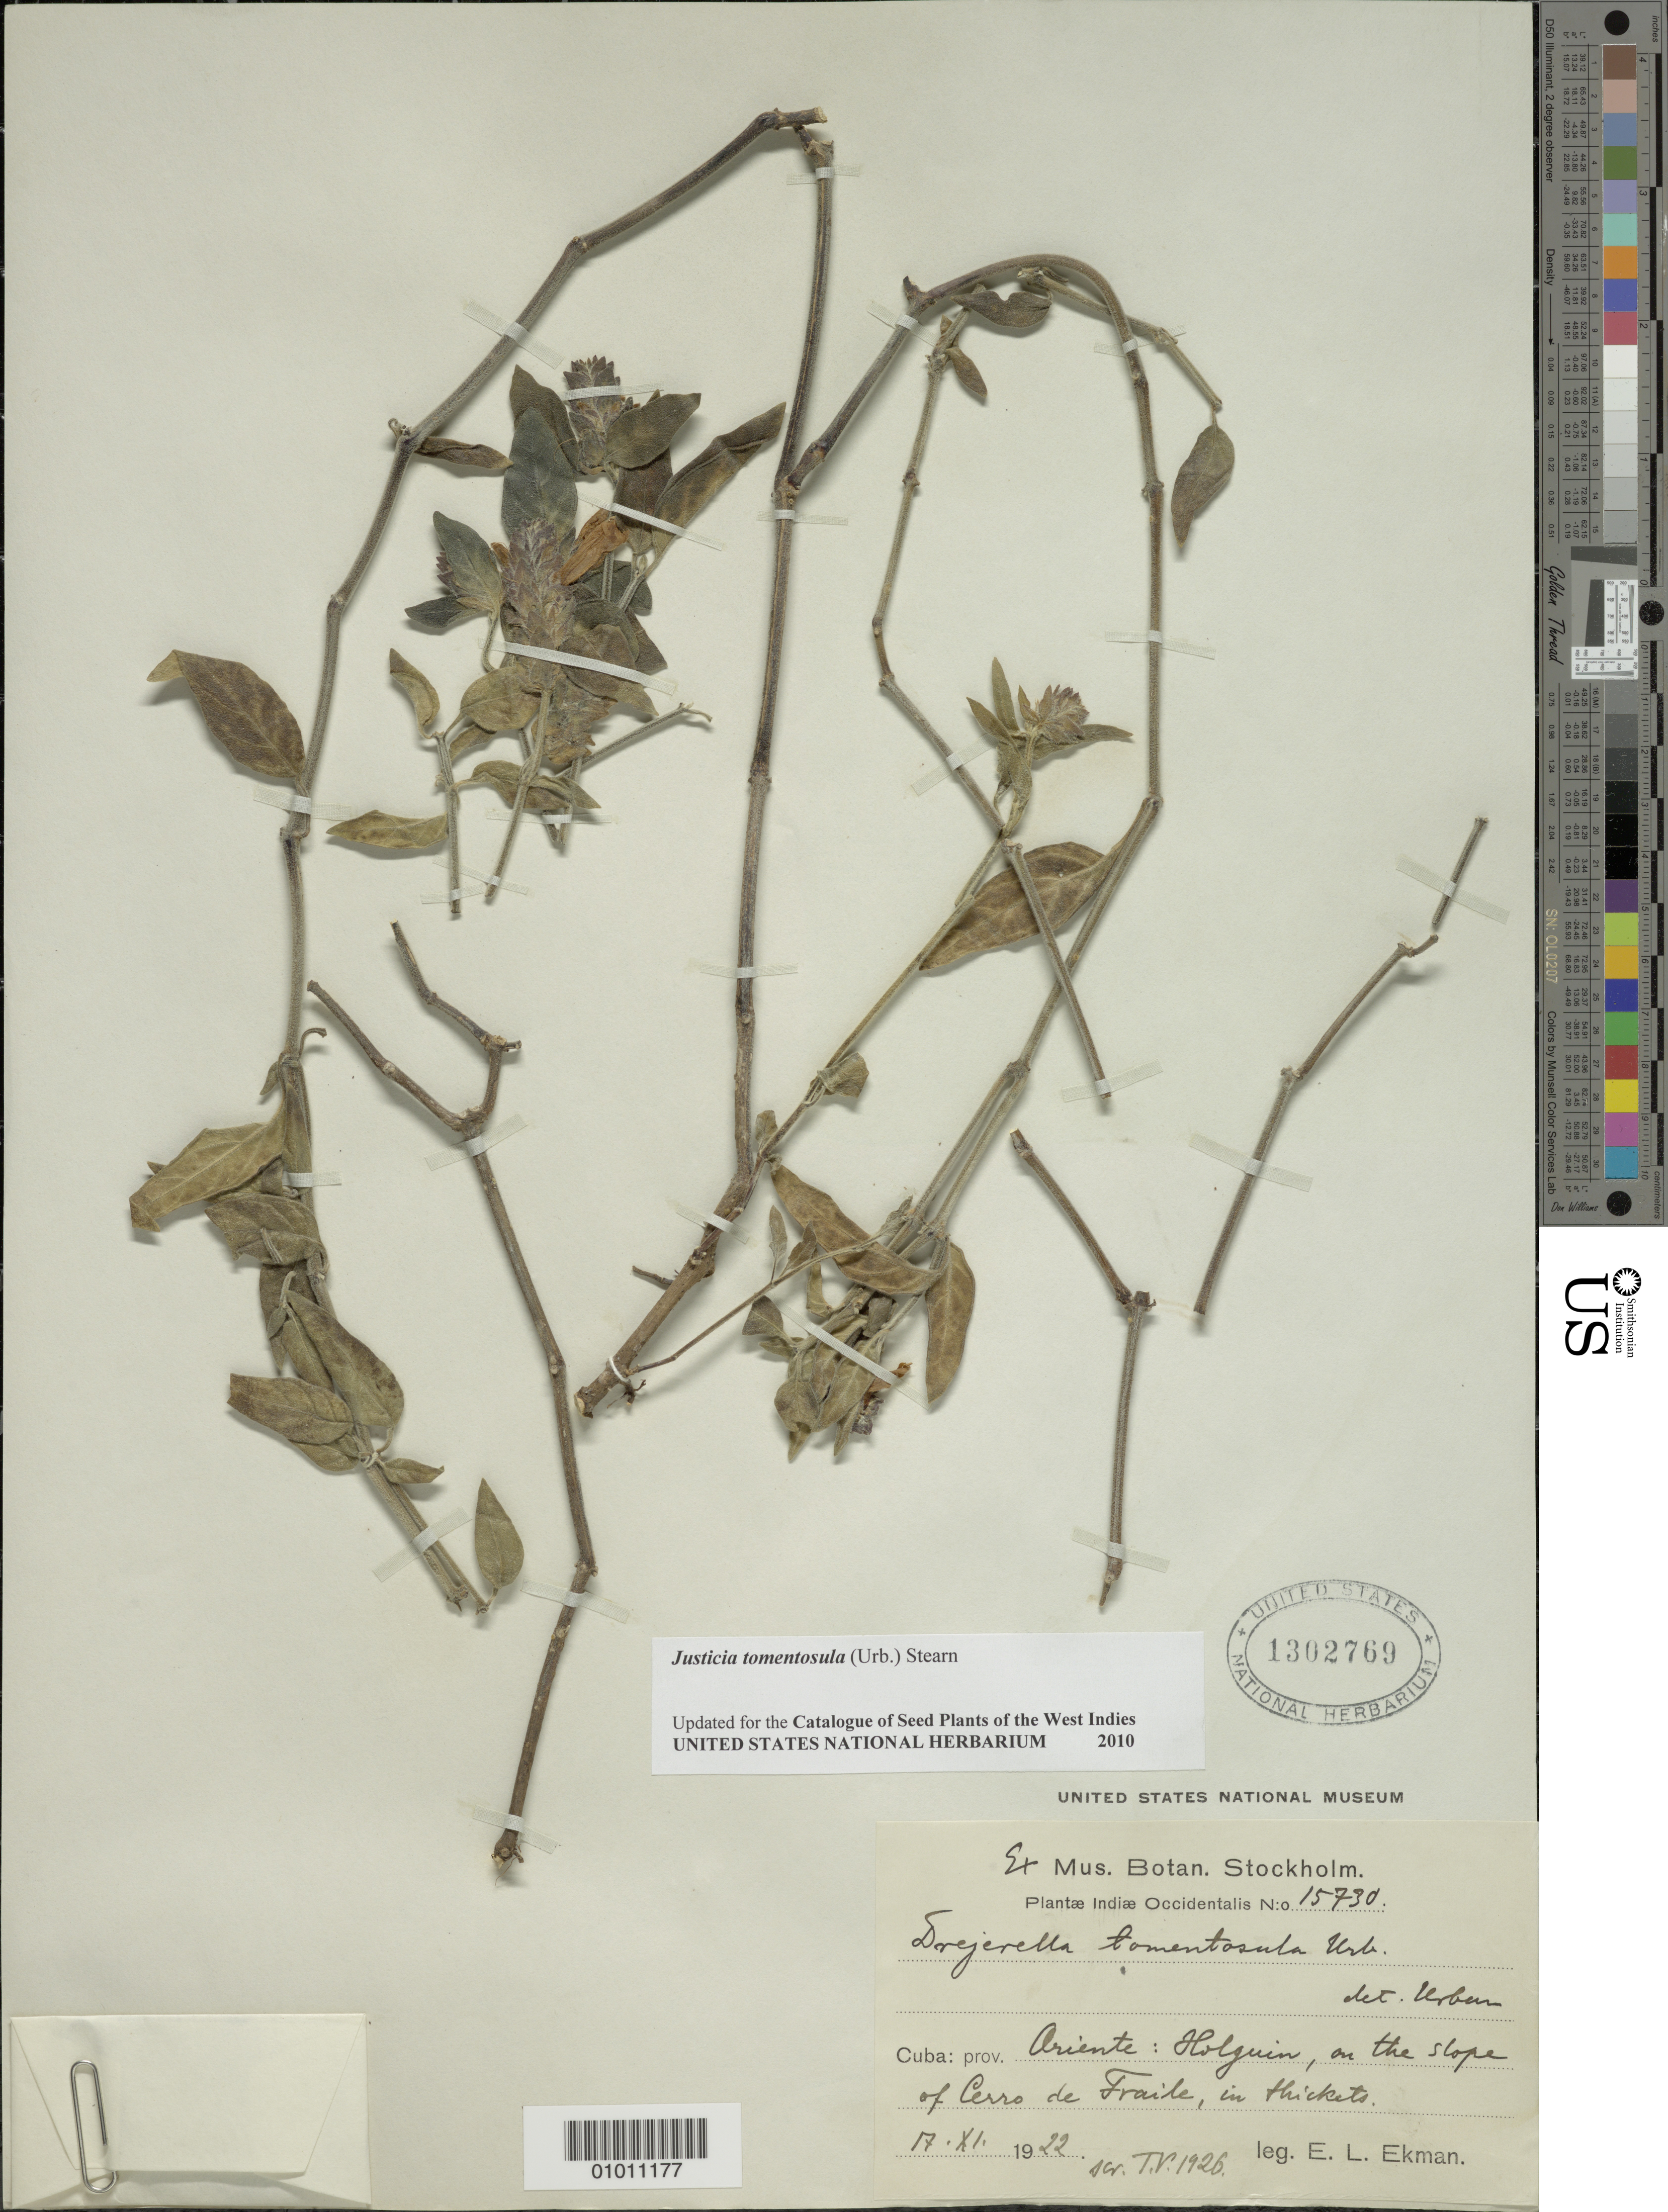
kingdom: Plantae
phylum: Tracheophyta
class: Magnoliopsida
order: Lamiales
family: Acanthaceae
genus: Justicia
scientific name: Justicia tomentosula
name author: (Urb.) Stearn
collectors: E. L. Ekman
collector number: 15730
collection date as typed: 17 Nov 1922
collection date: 1922-11-17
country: Cuba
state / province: Oriente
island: Cuba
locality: Holguin, on slope of Cerro de Fraile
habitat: In thickets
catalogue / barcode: US 1302769